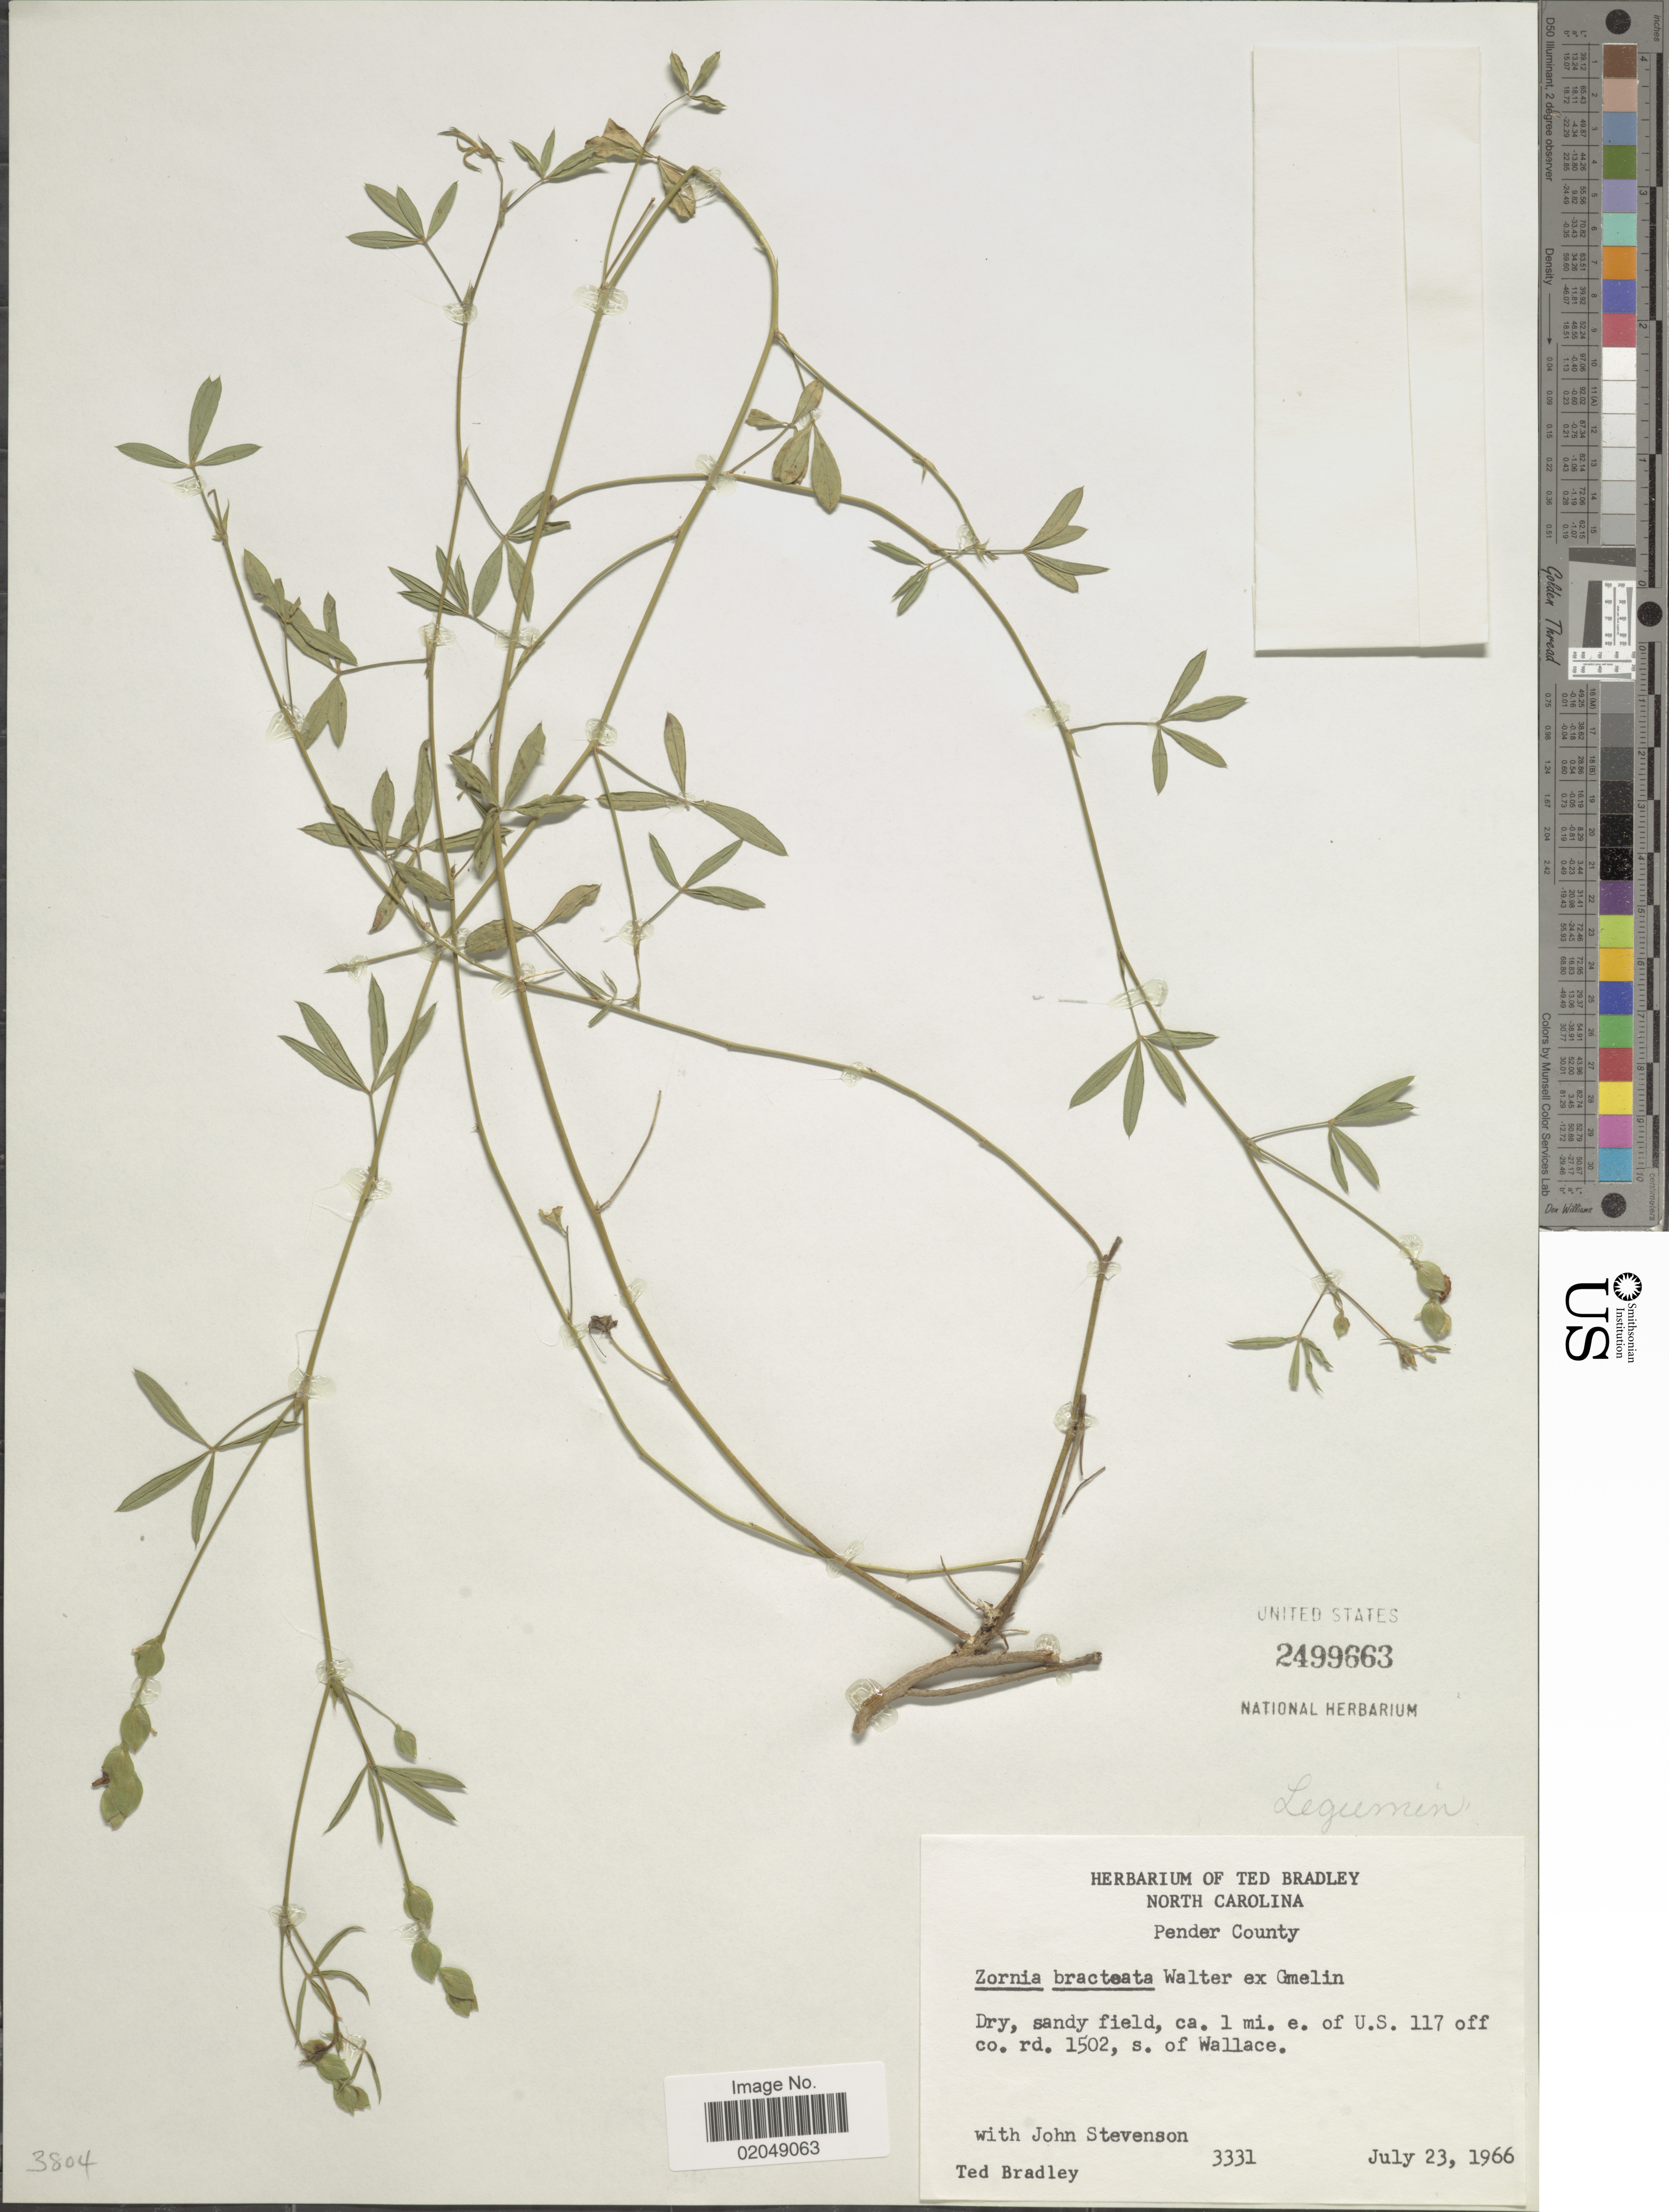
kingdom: Plantae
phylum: Tracheophyta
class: Magnoliopsida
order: Fabales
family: Fabaceae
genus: Zornia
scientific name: Zornia bracteata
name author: J.F. Gmel.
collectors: T. Bradley & J. Stevenson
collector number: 3331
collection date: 1966-07-23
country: United States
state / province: North Carolina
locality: Pender County, ca 1 mi. e. of U.S. 117 off co. rd. 1502, s. of Wallace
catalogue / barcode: US 2499663